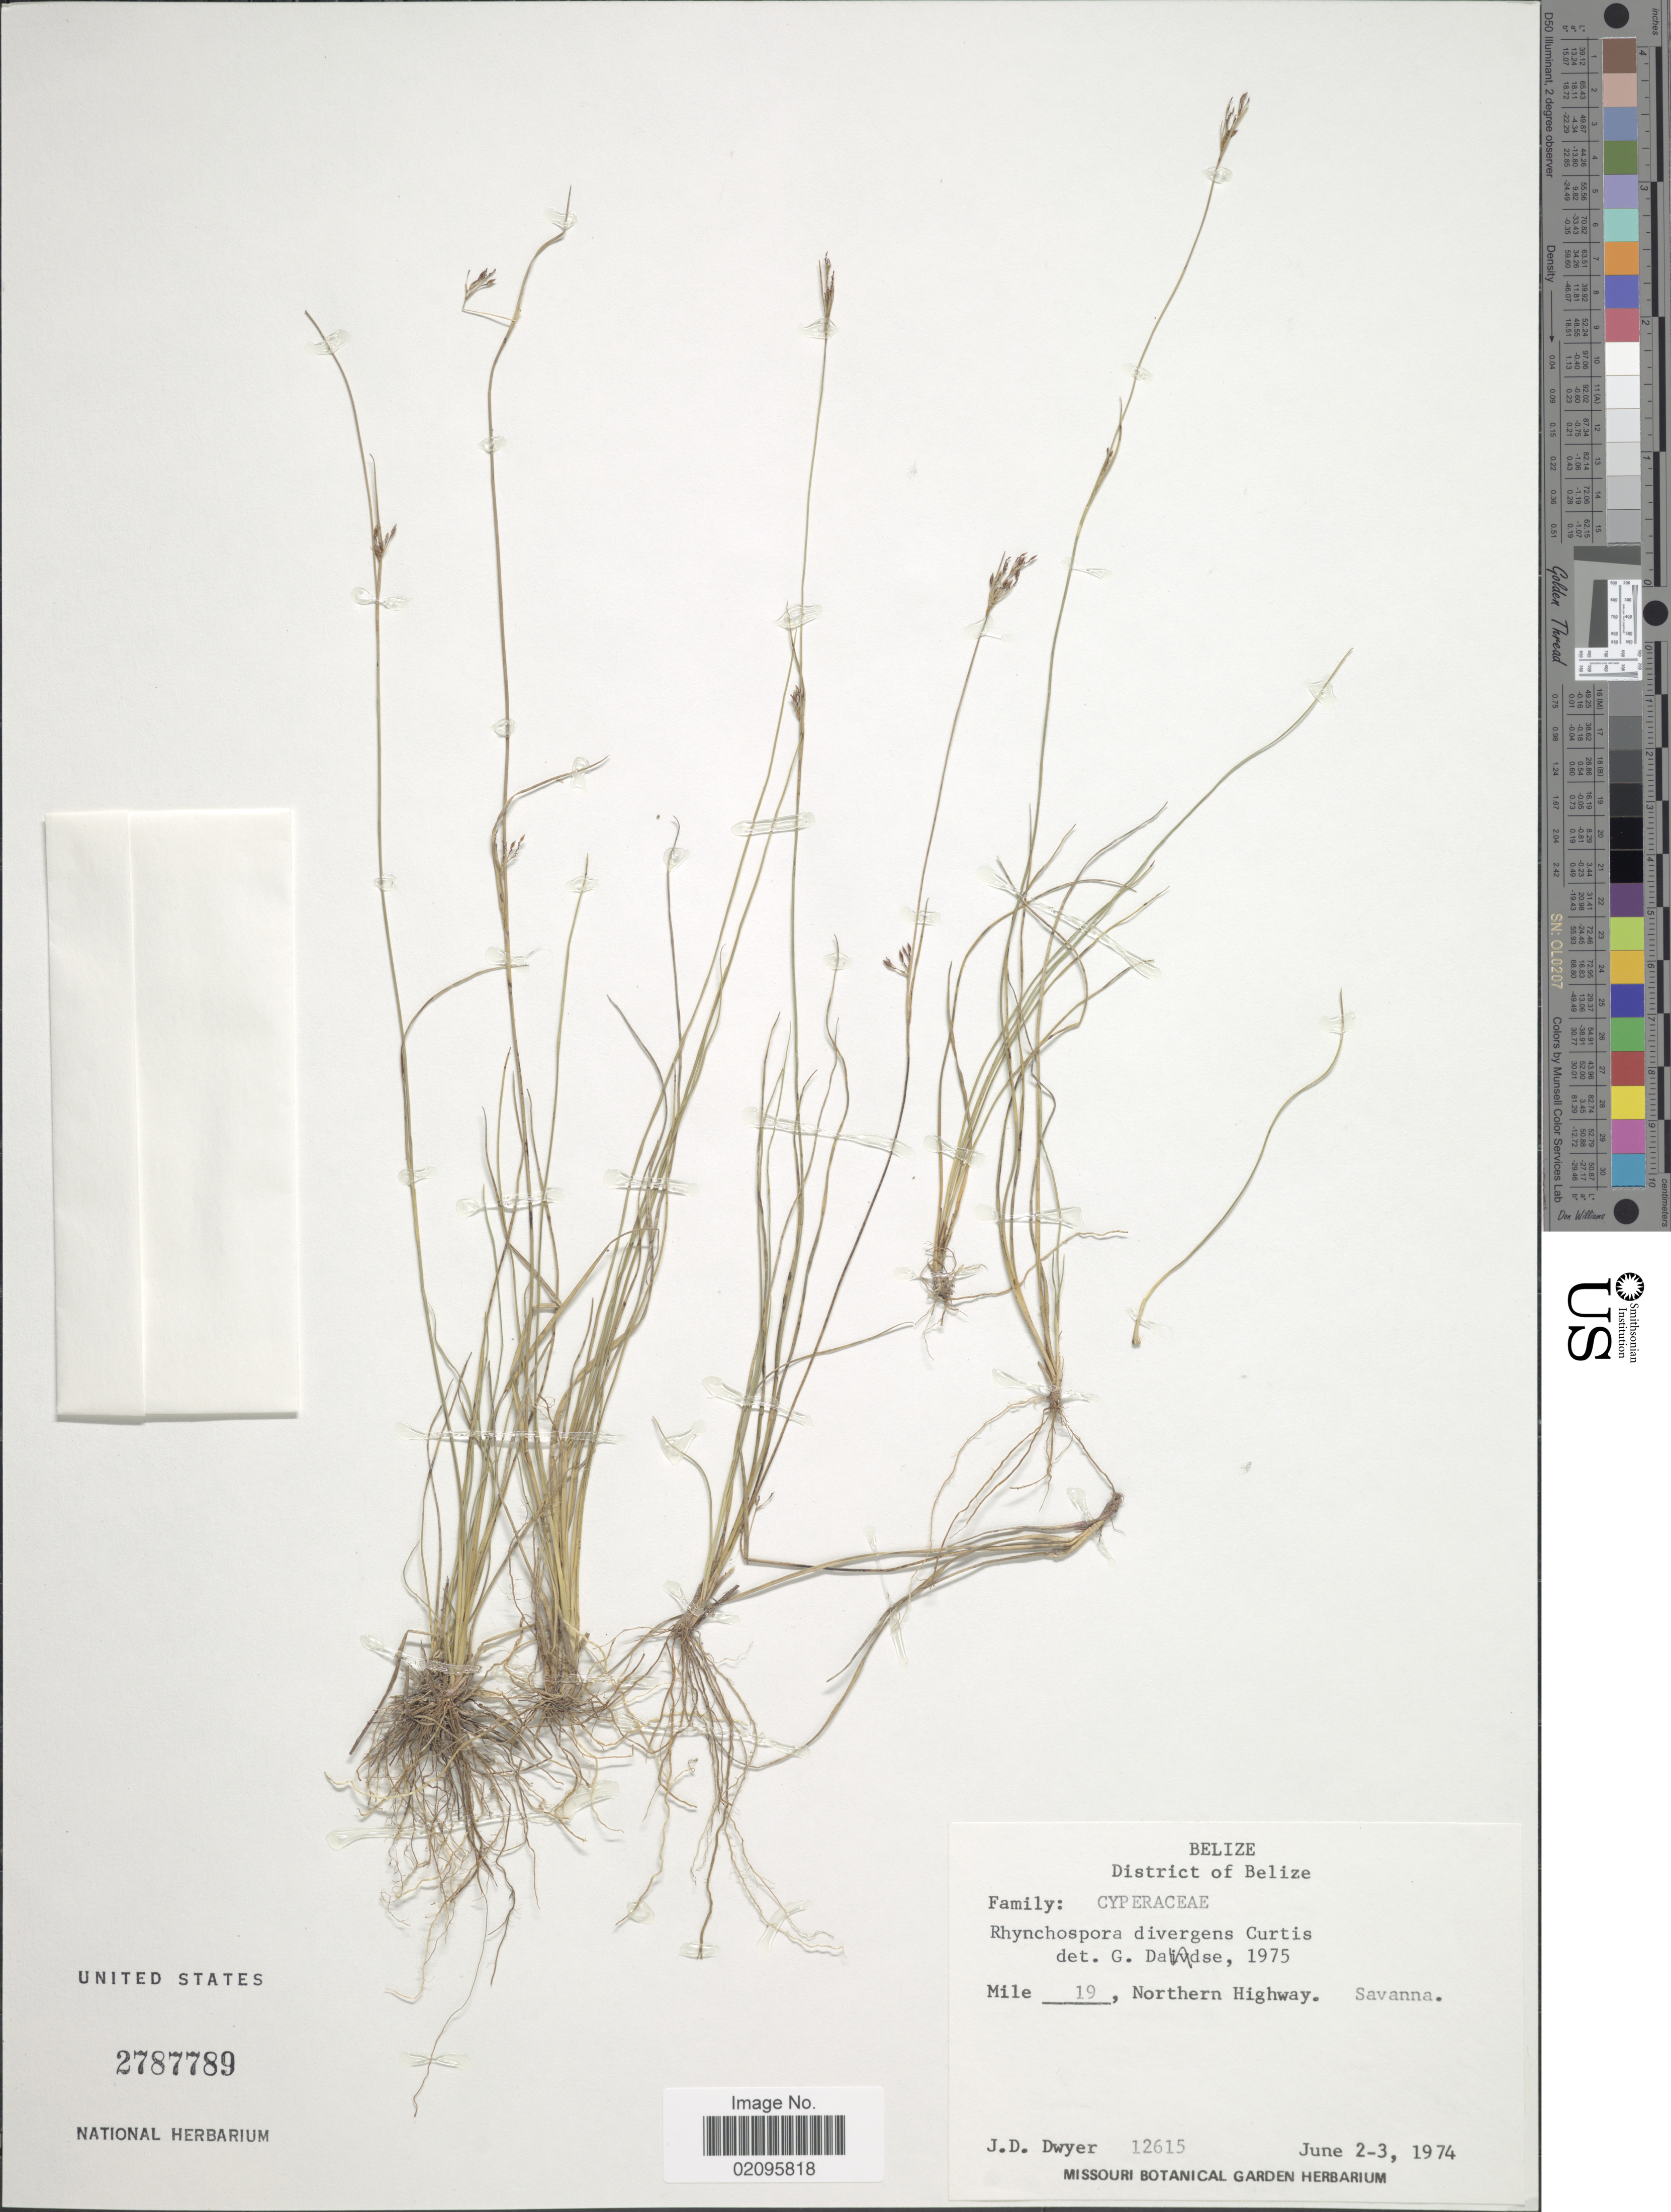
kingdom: Plantae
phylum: Tracheophyta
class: Liliopsida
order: Poales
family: Cyperaceae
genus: Rhynchospora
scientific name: Rhynchospora divergens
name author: Chapm. ex M.A. Curtis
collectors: J. D. Dwyer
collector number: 12615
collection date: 1974-06-02/1974-06-03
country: Belize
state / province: Belize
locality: Mile 19, Northern Highway, savanna.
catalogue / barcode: US 2787789